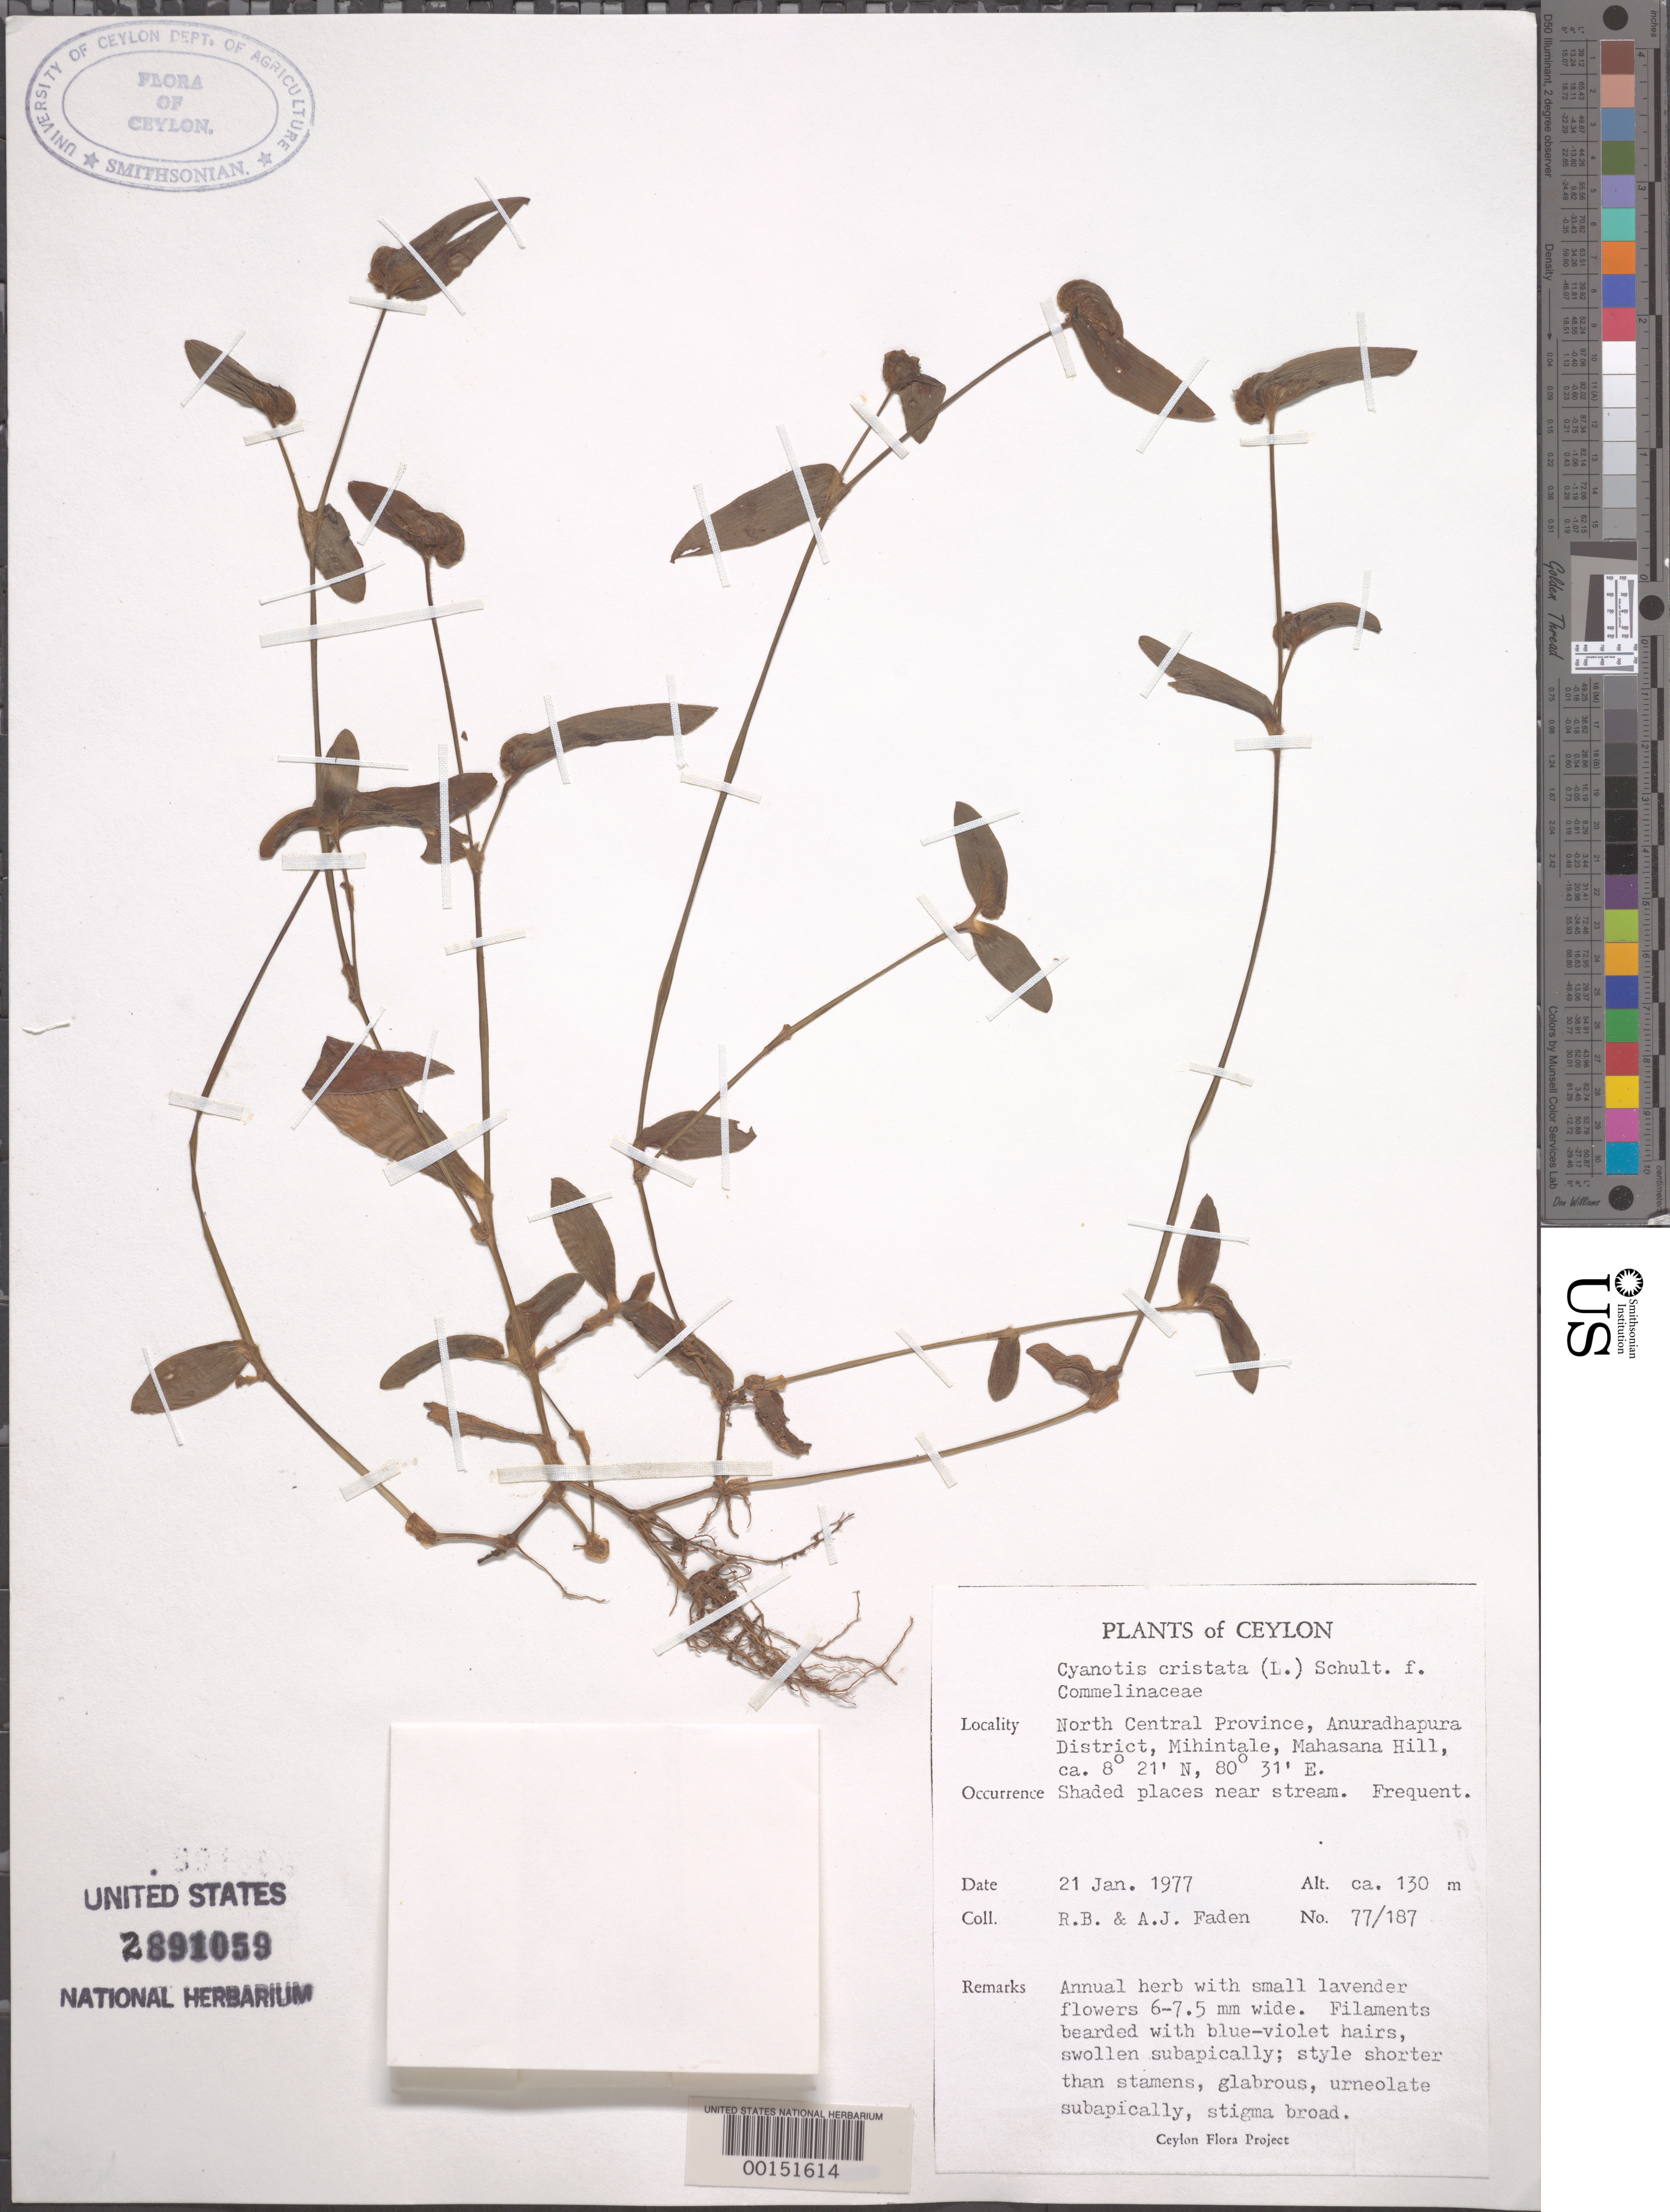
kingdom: Plantae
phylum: Tracheophyta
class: Liliopsida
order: Commelinales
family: Commelinaceae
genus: Cyanotis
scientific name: Cyanotis cristata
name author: (L.) D. Don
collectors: R. B. Faden & A. J. Faden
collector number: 77?187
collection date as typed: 21 Jan 1977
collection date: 1977-01-21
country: Sri Lanka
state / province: North Central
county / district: Anuradhapura Dist.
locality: Mihintale, mahasana hill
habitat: Shaded stream bank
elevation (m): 130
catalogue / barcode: US 2891059